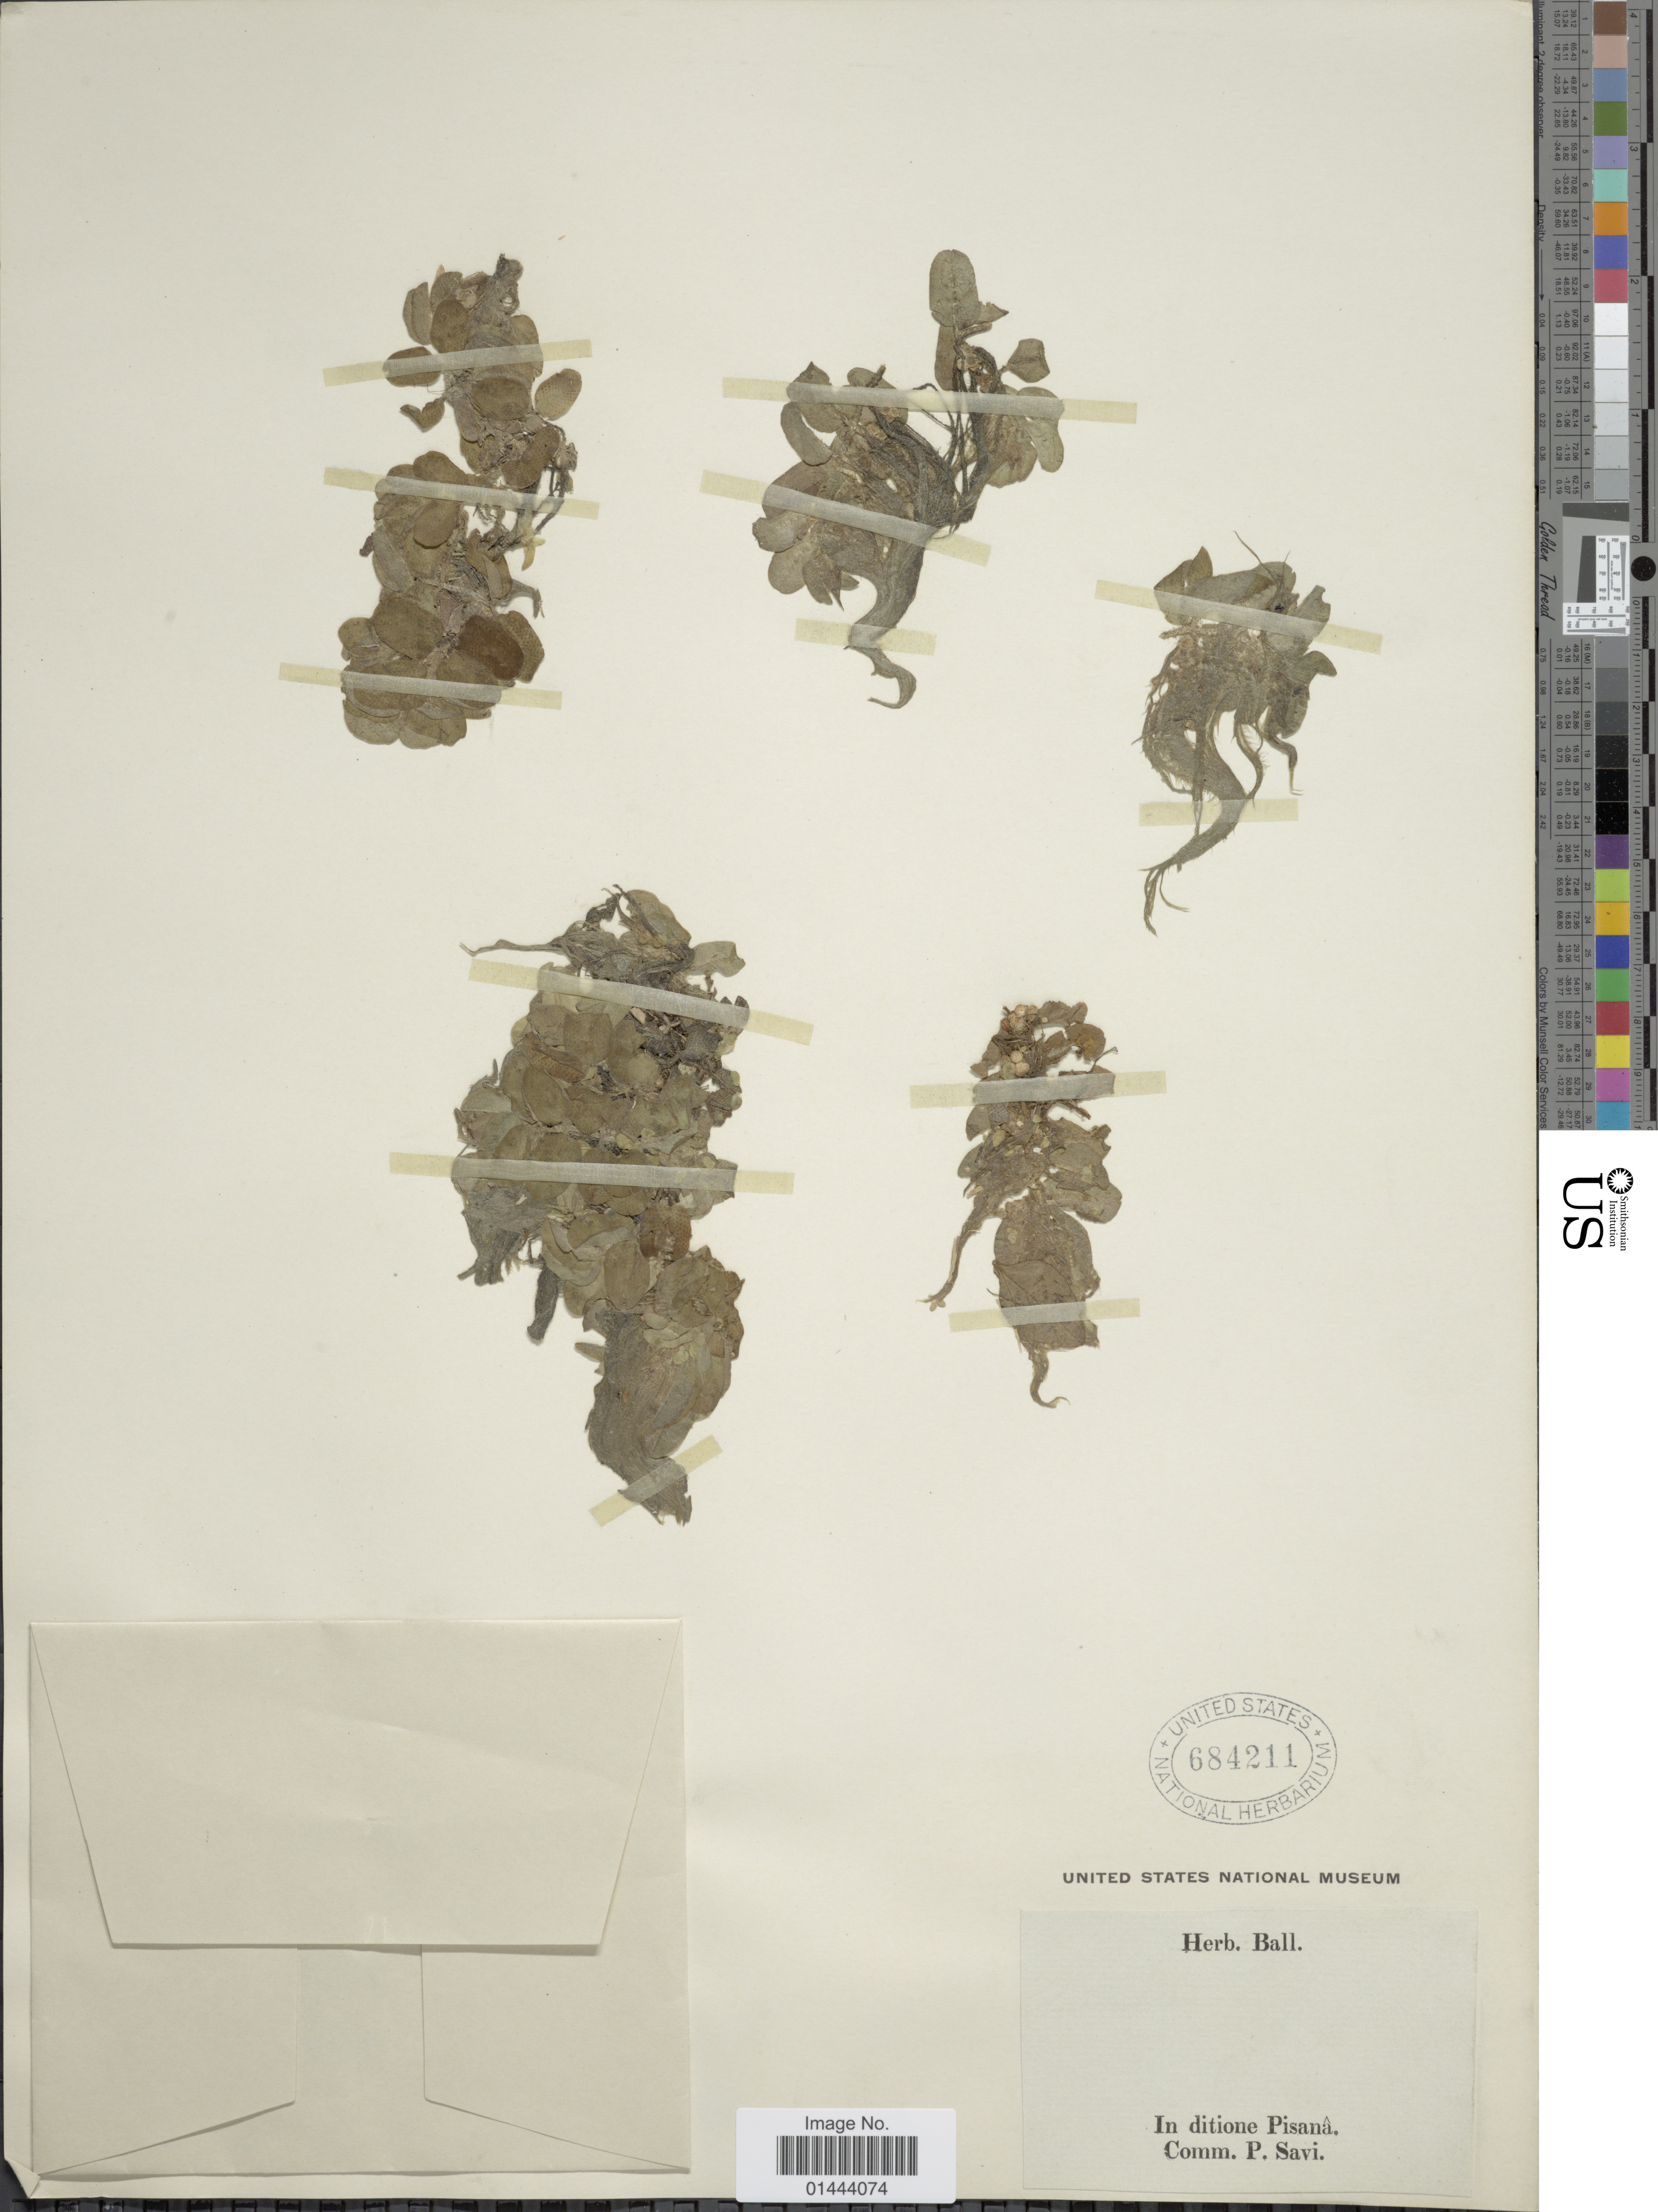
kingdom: Plantae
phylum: Tracheophyta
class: Polypodiopsida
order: Salviniales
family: Salviniaceae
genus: Salvinia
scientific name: Salvinia natans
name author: (L.) All.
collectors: ex herb. Ball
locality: In ditione Pisana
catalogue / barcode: US 684211